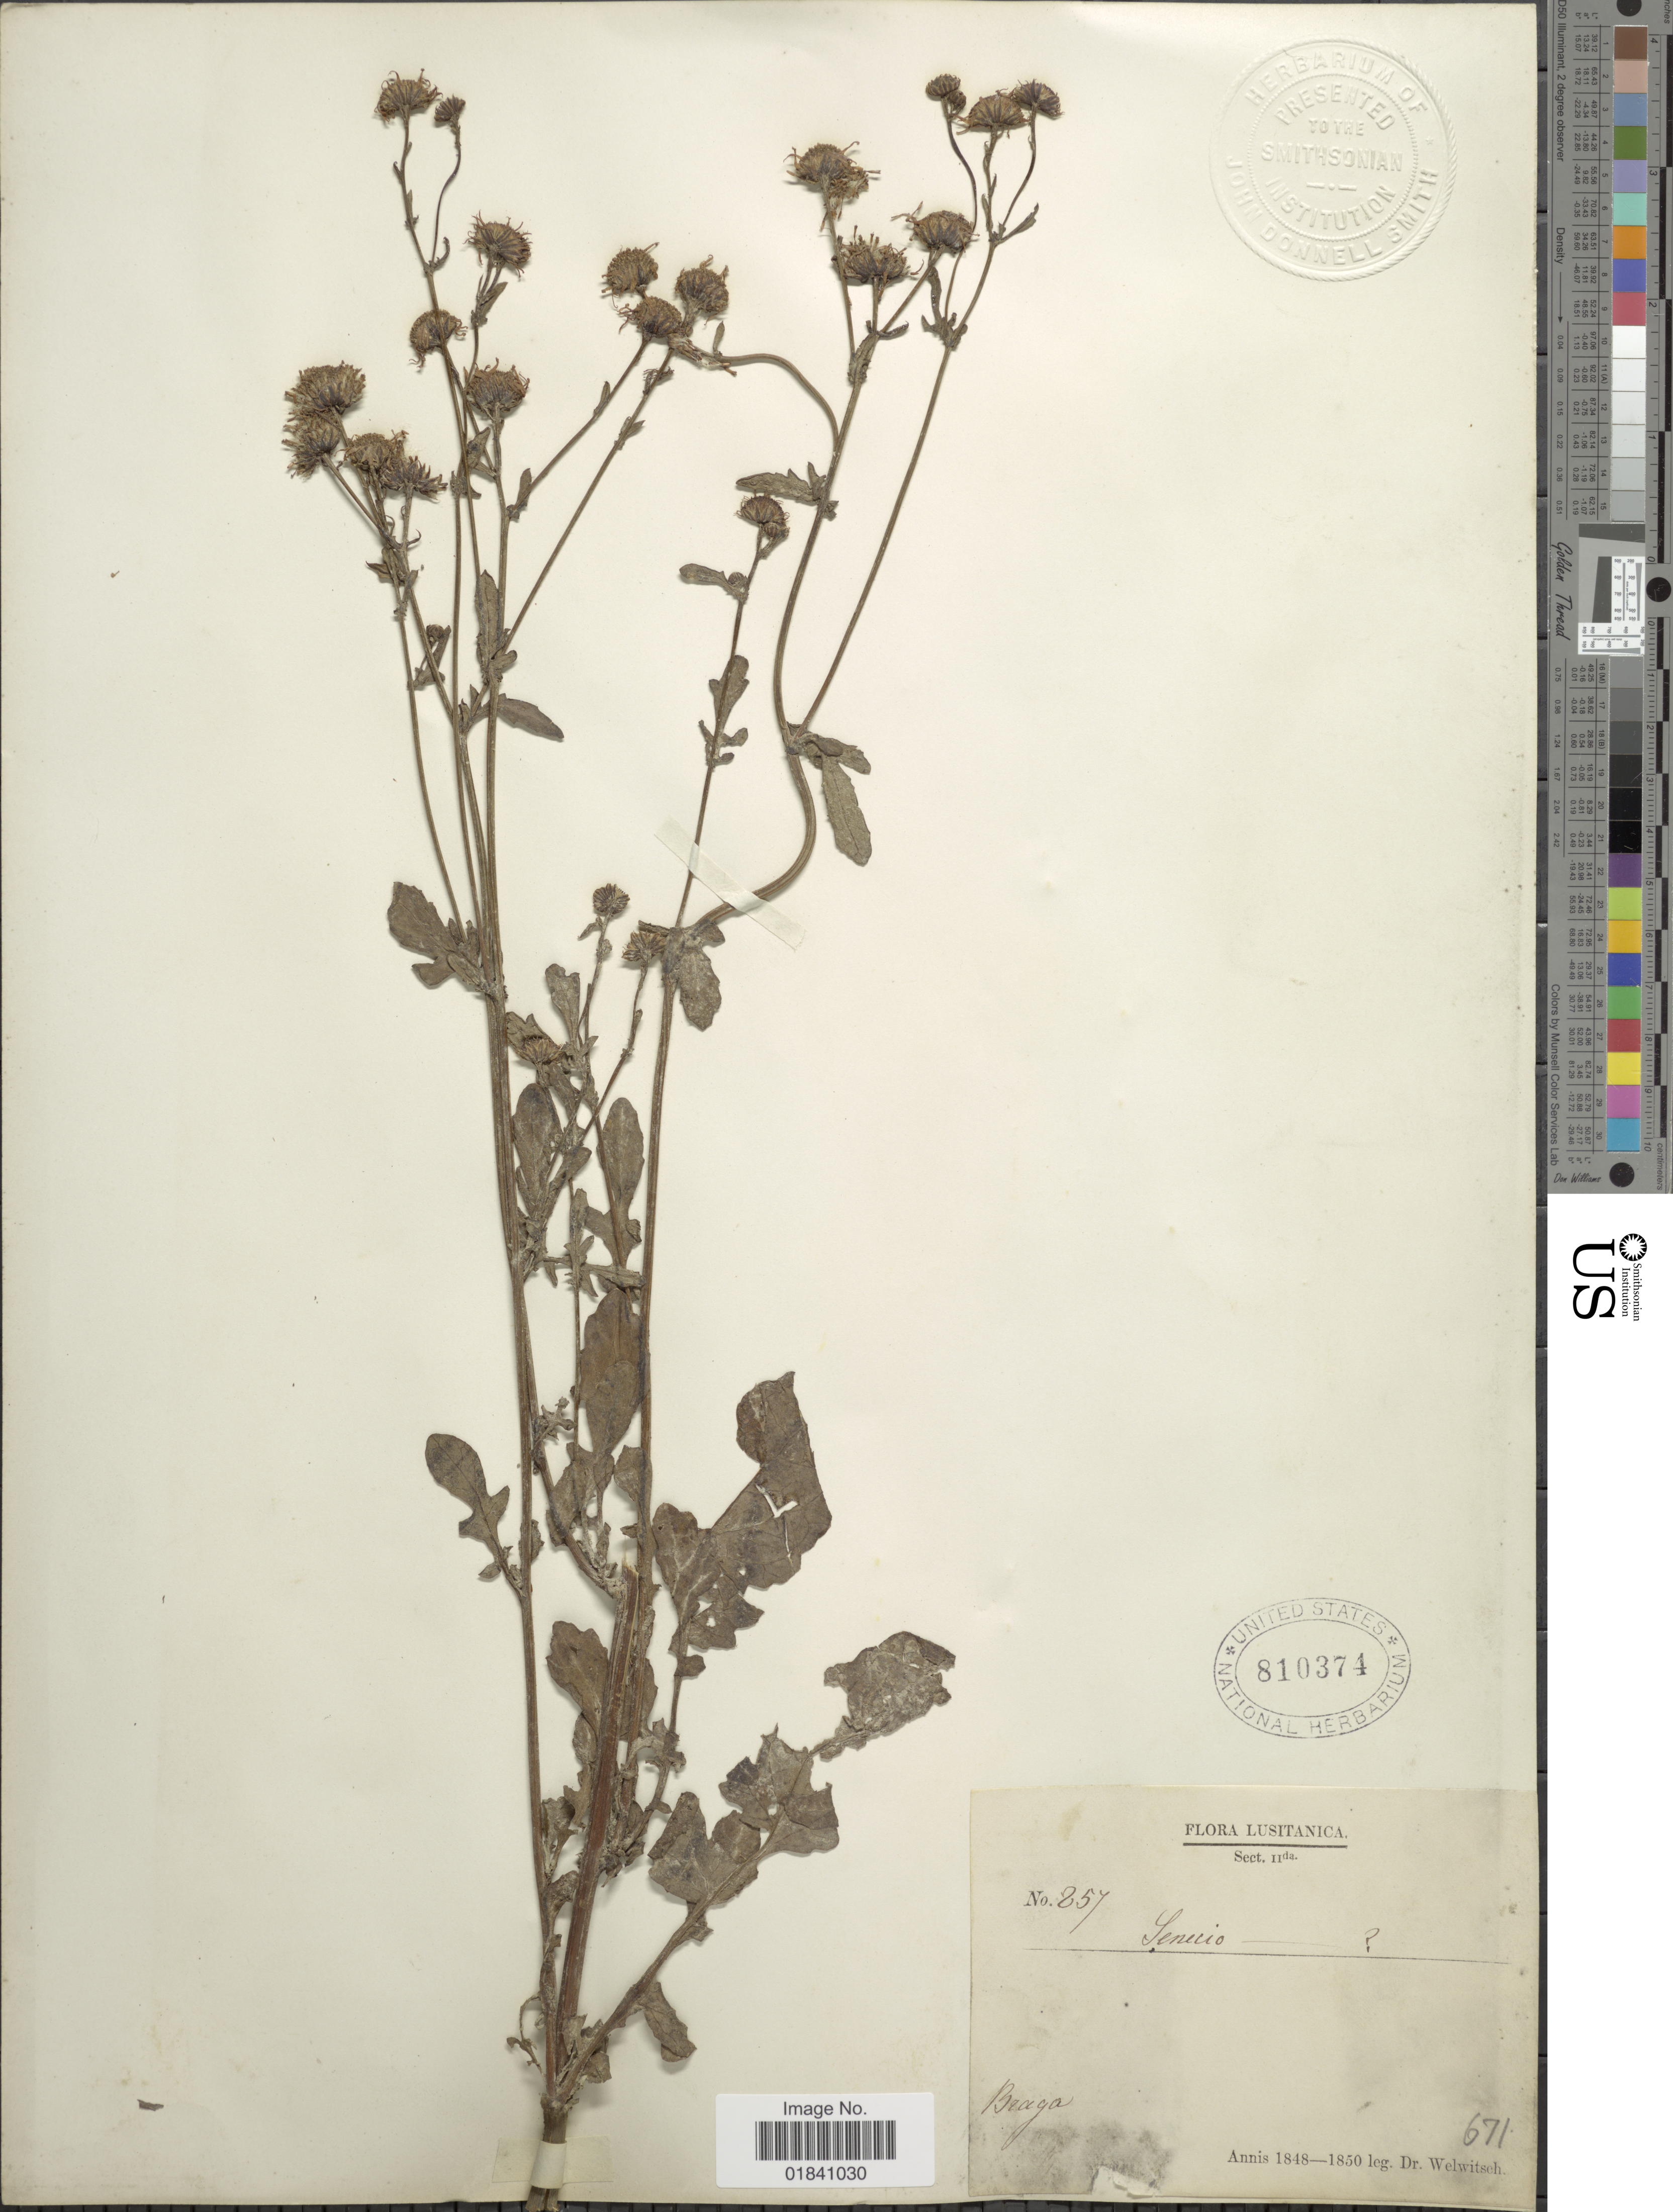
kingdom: Plantae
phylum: Tracheophyta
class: Magnoliopsida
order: Asterales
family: Asteraceae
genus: Senecio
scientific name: Senecio sp.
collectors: -. Welwitsch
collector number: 257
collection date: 1848/1850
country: Portugal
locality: Lusitanica. Sect. IIda. Braga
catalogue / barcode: US 810374